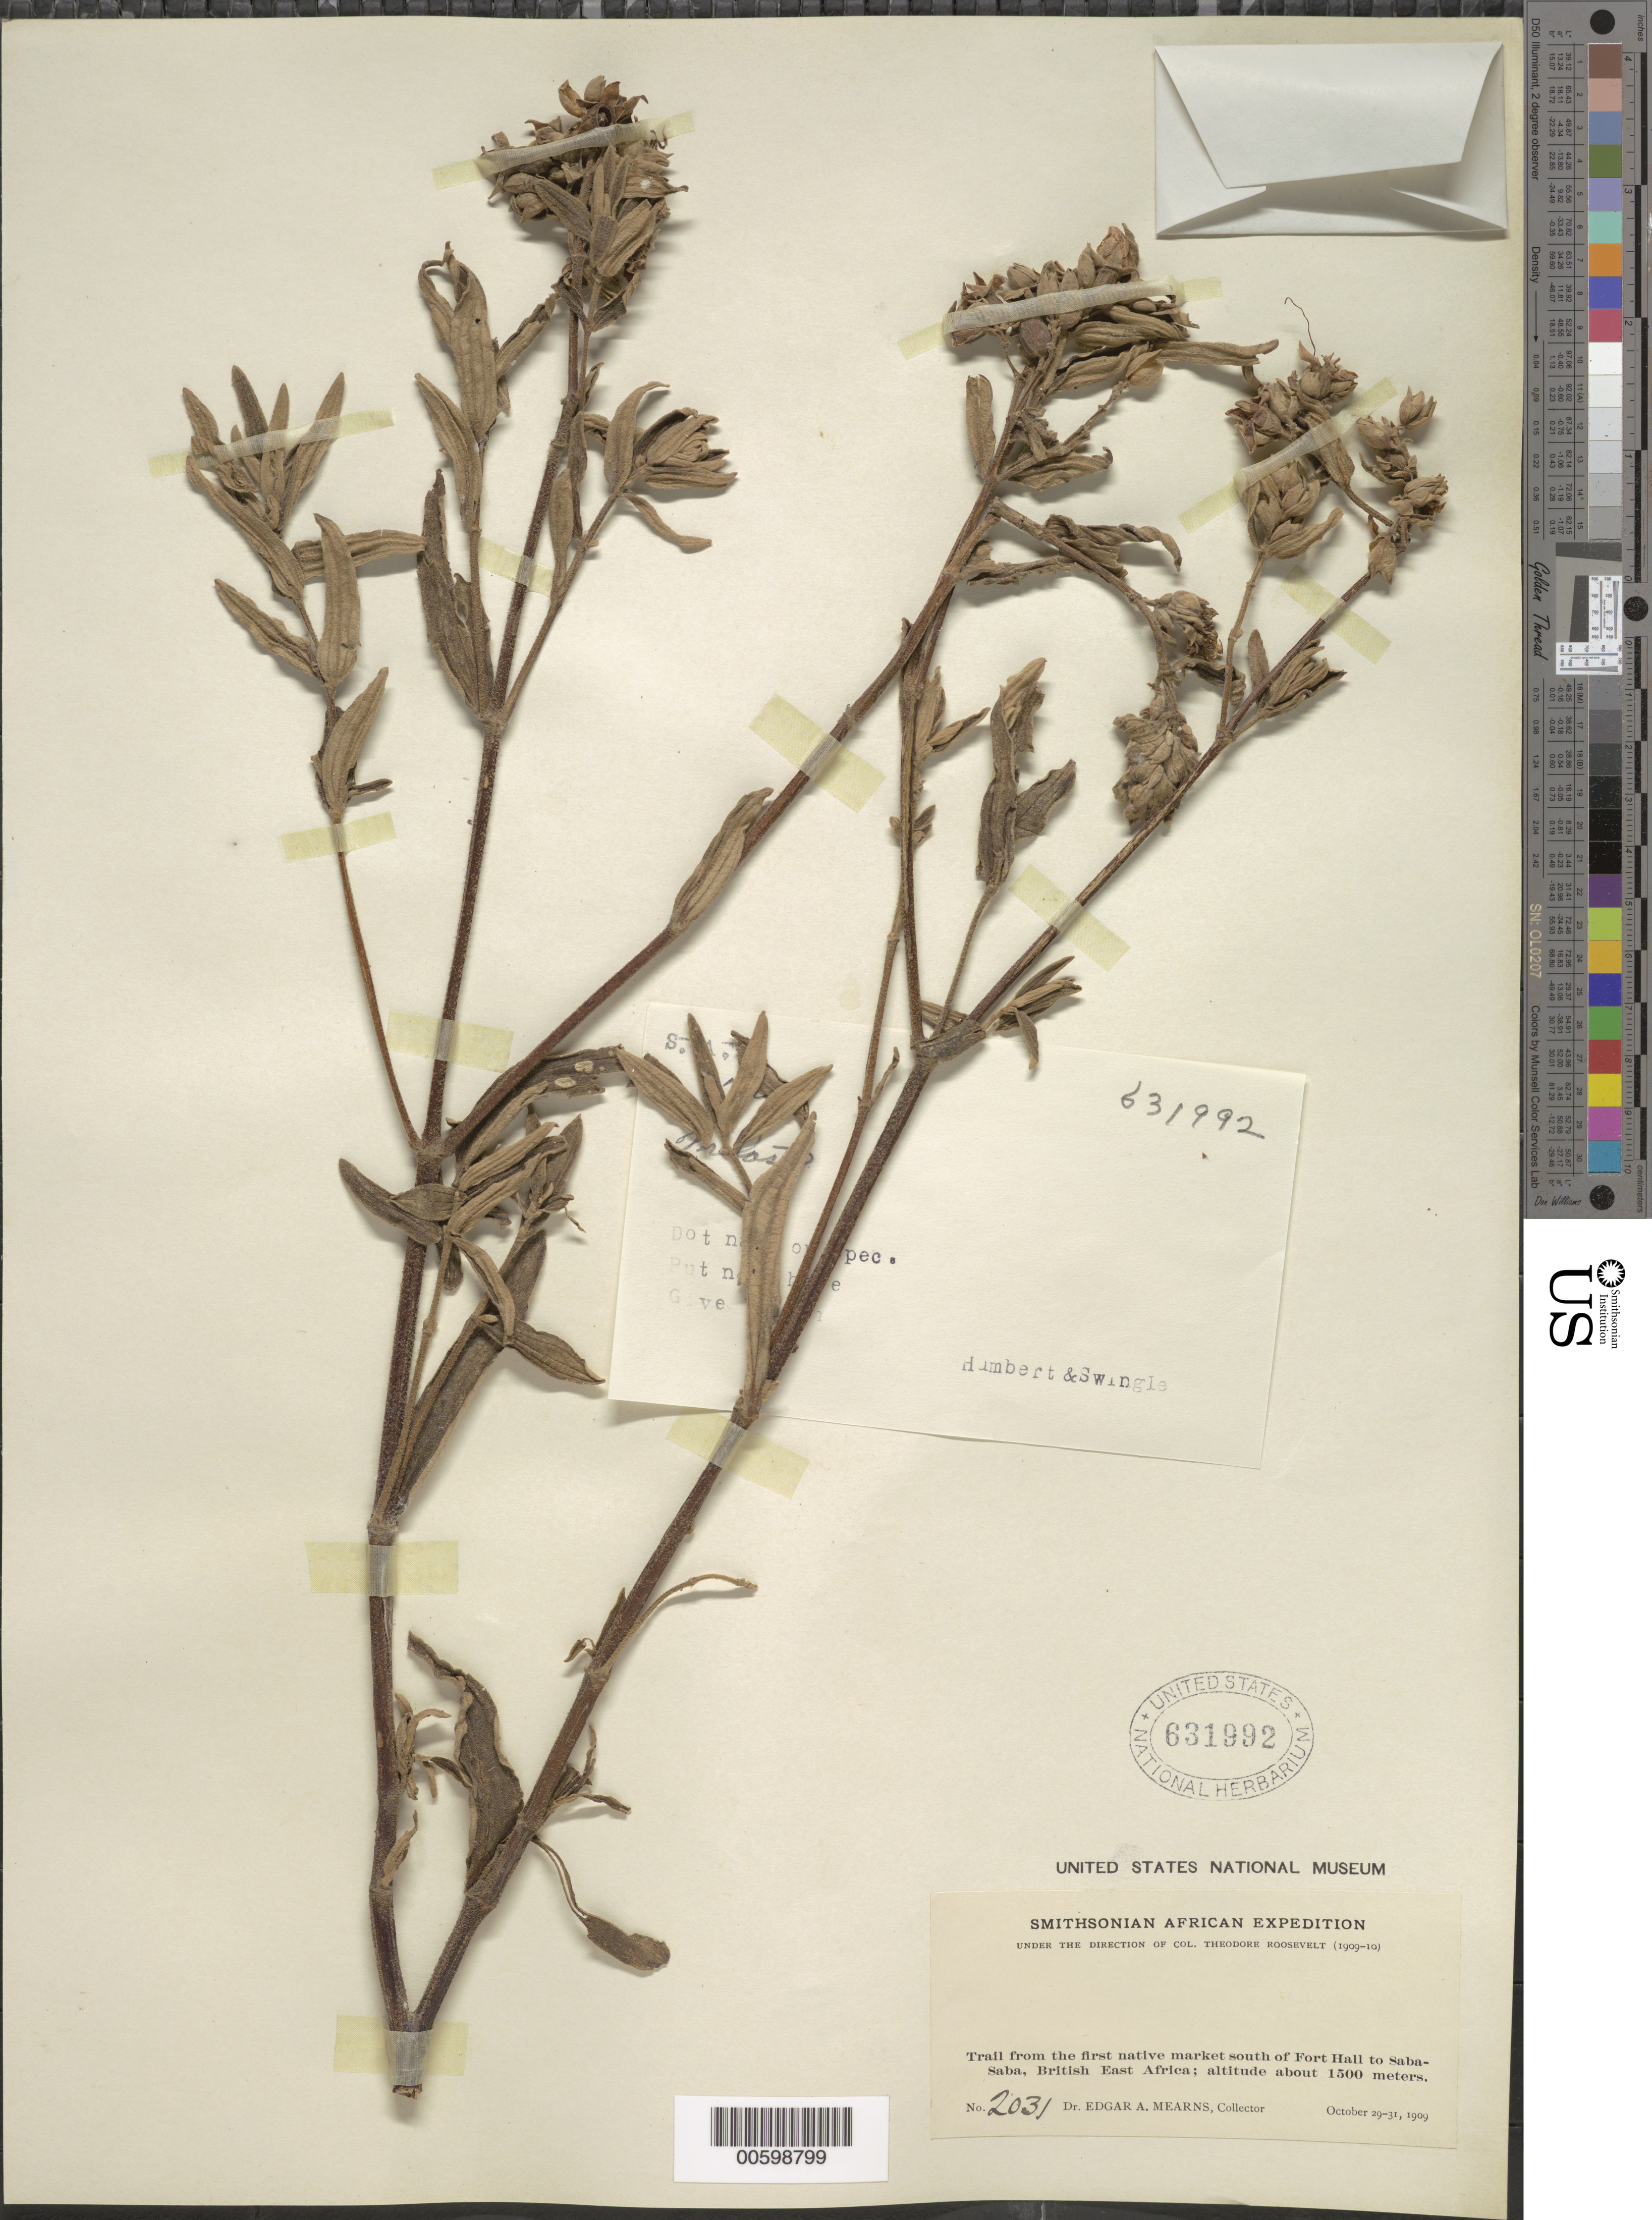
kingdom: Plantae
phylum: Tracheophyta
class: Magnoliopsida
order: Myrtales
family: Melastomataceae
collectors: E. A. Mearns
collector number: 2031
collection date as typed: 29 Oct 1909 to 31 Oct 1909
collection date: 1909-10-29/1909-10-31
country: Kenya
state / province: Murang'a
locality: Trail from the first native market south of Fort Hall to Saba Saba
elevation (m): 1500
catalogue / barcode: US 631992